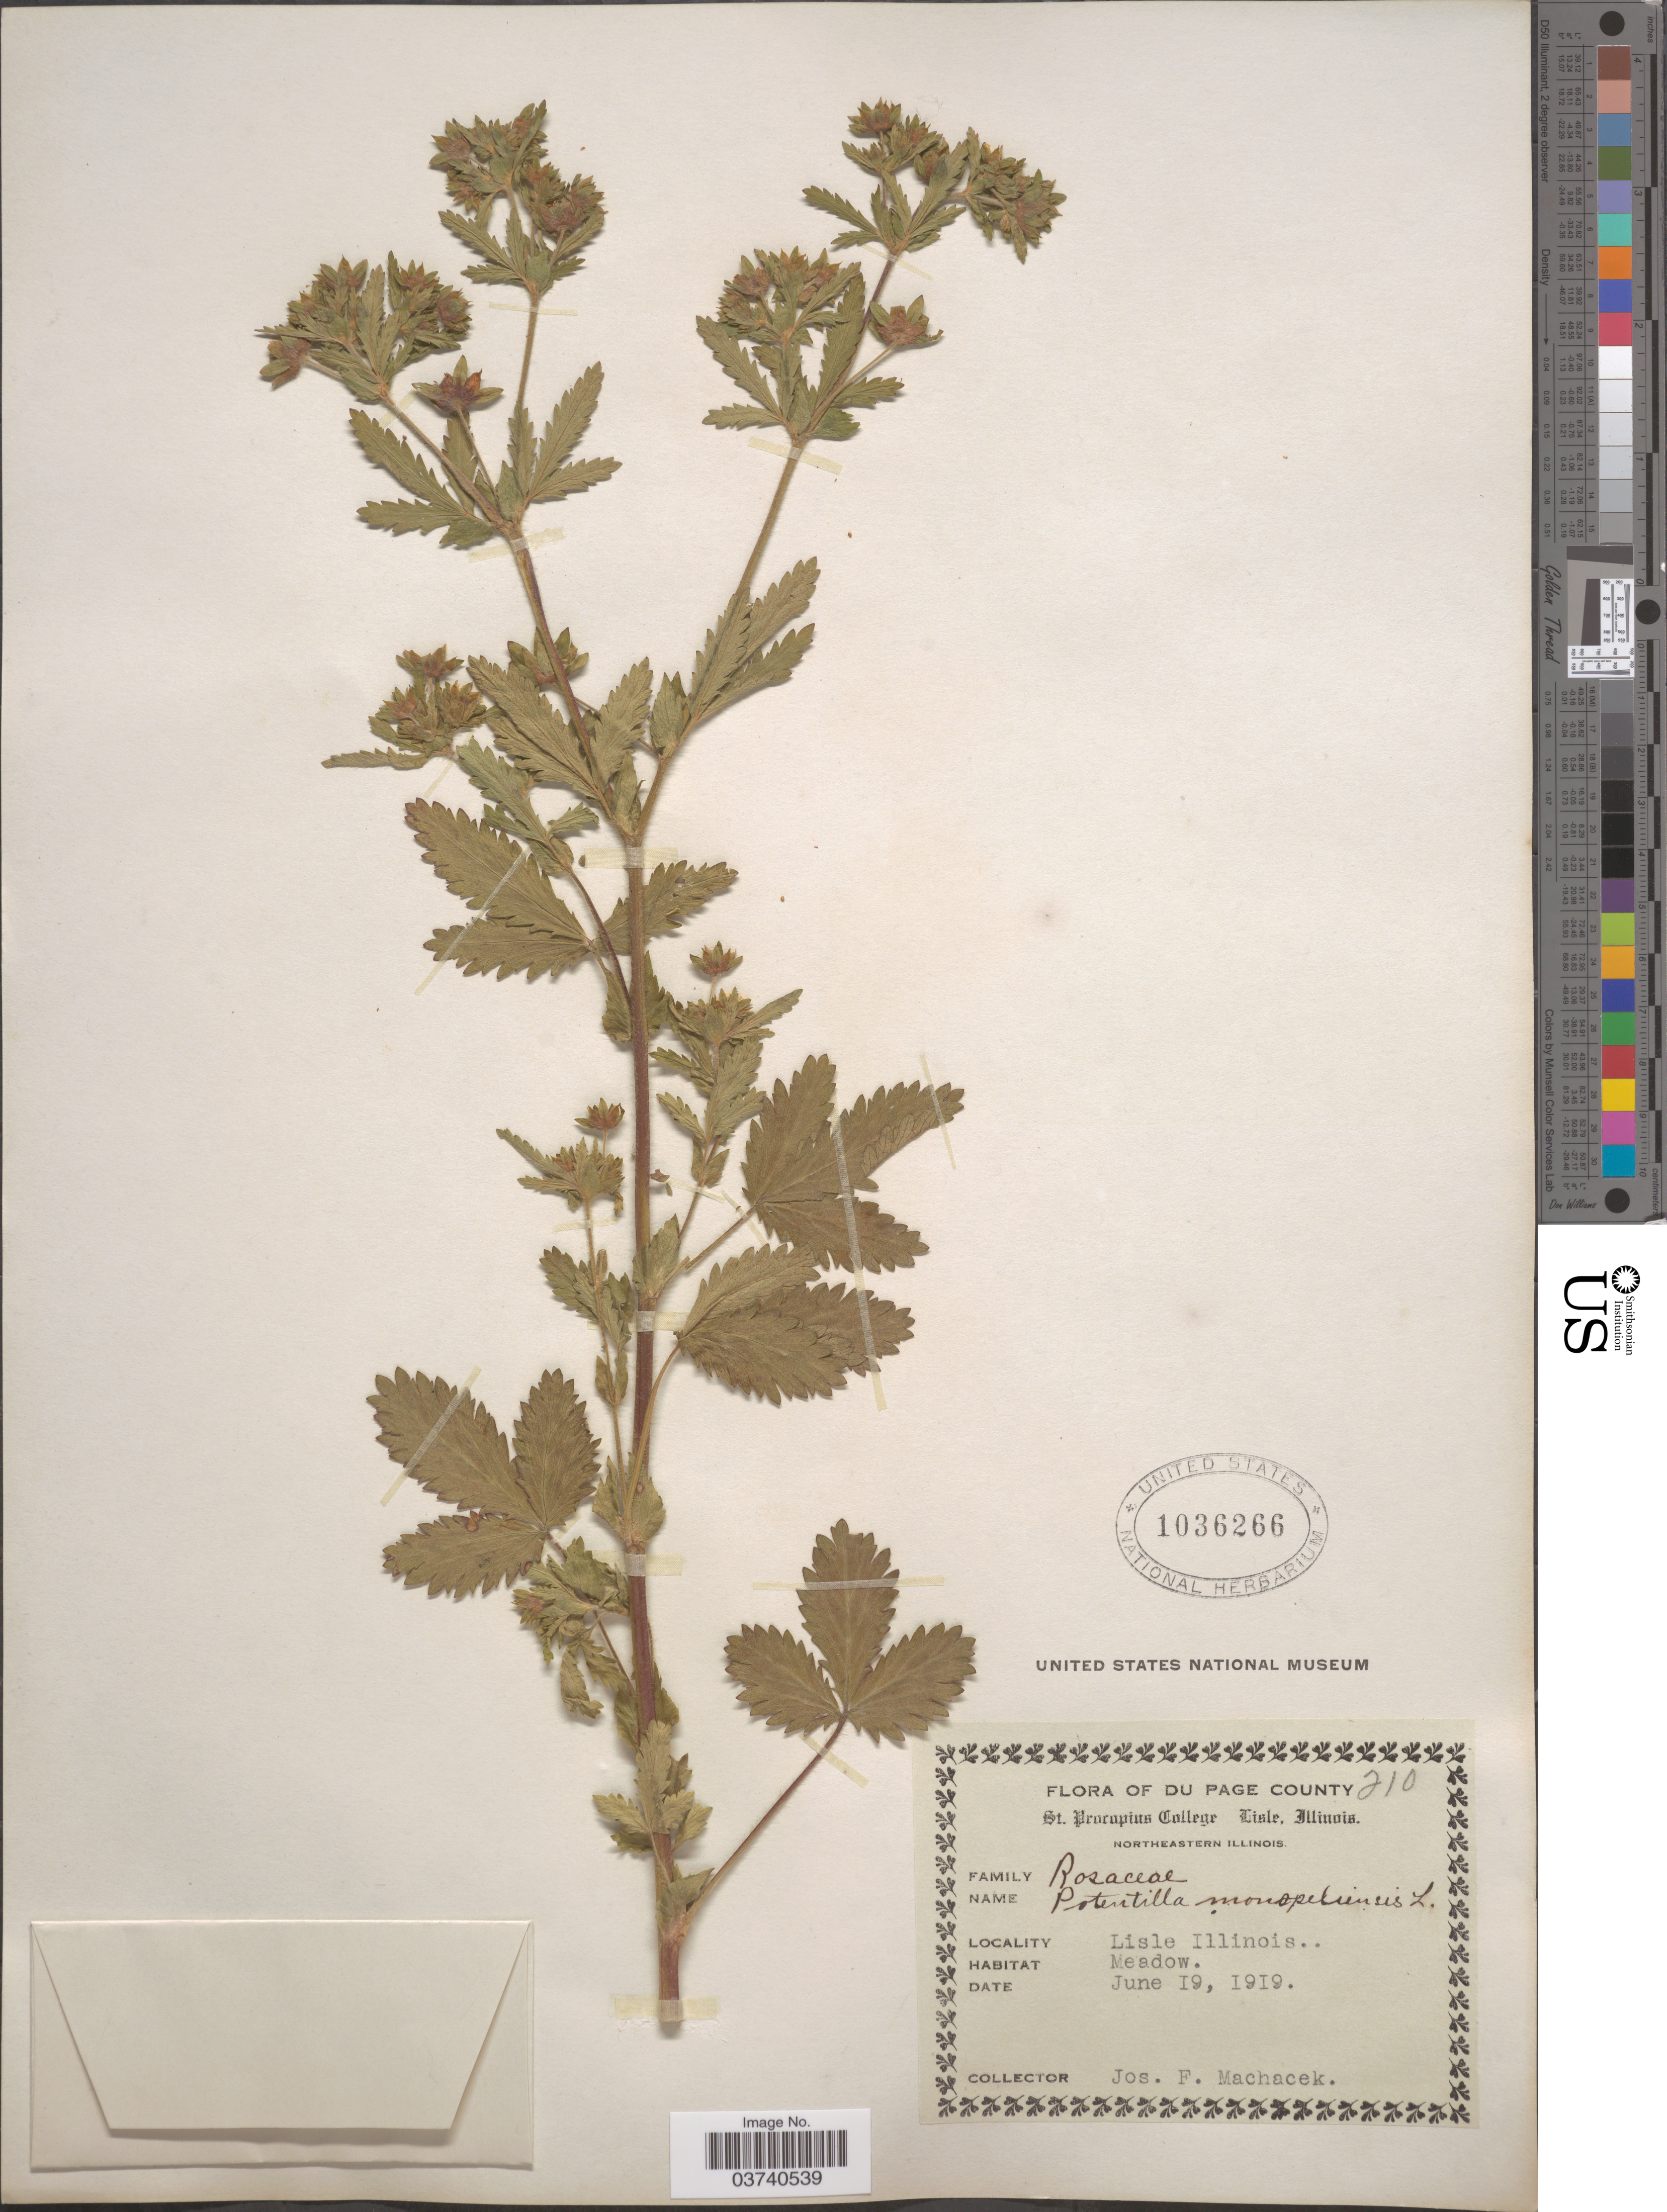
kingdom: Plantae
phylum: Tracheophyta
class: Magnoliopsida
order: Rosales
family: Rosaceae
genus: Potentilla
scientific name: Potentilla norvegica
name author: L.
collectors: J. Machacek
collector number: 210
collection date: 1919-06-19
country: United States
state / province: Illinois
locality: Du Page County. Lisle.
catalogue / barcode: US 1036266